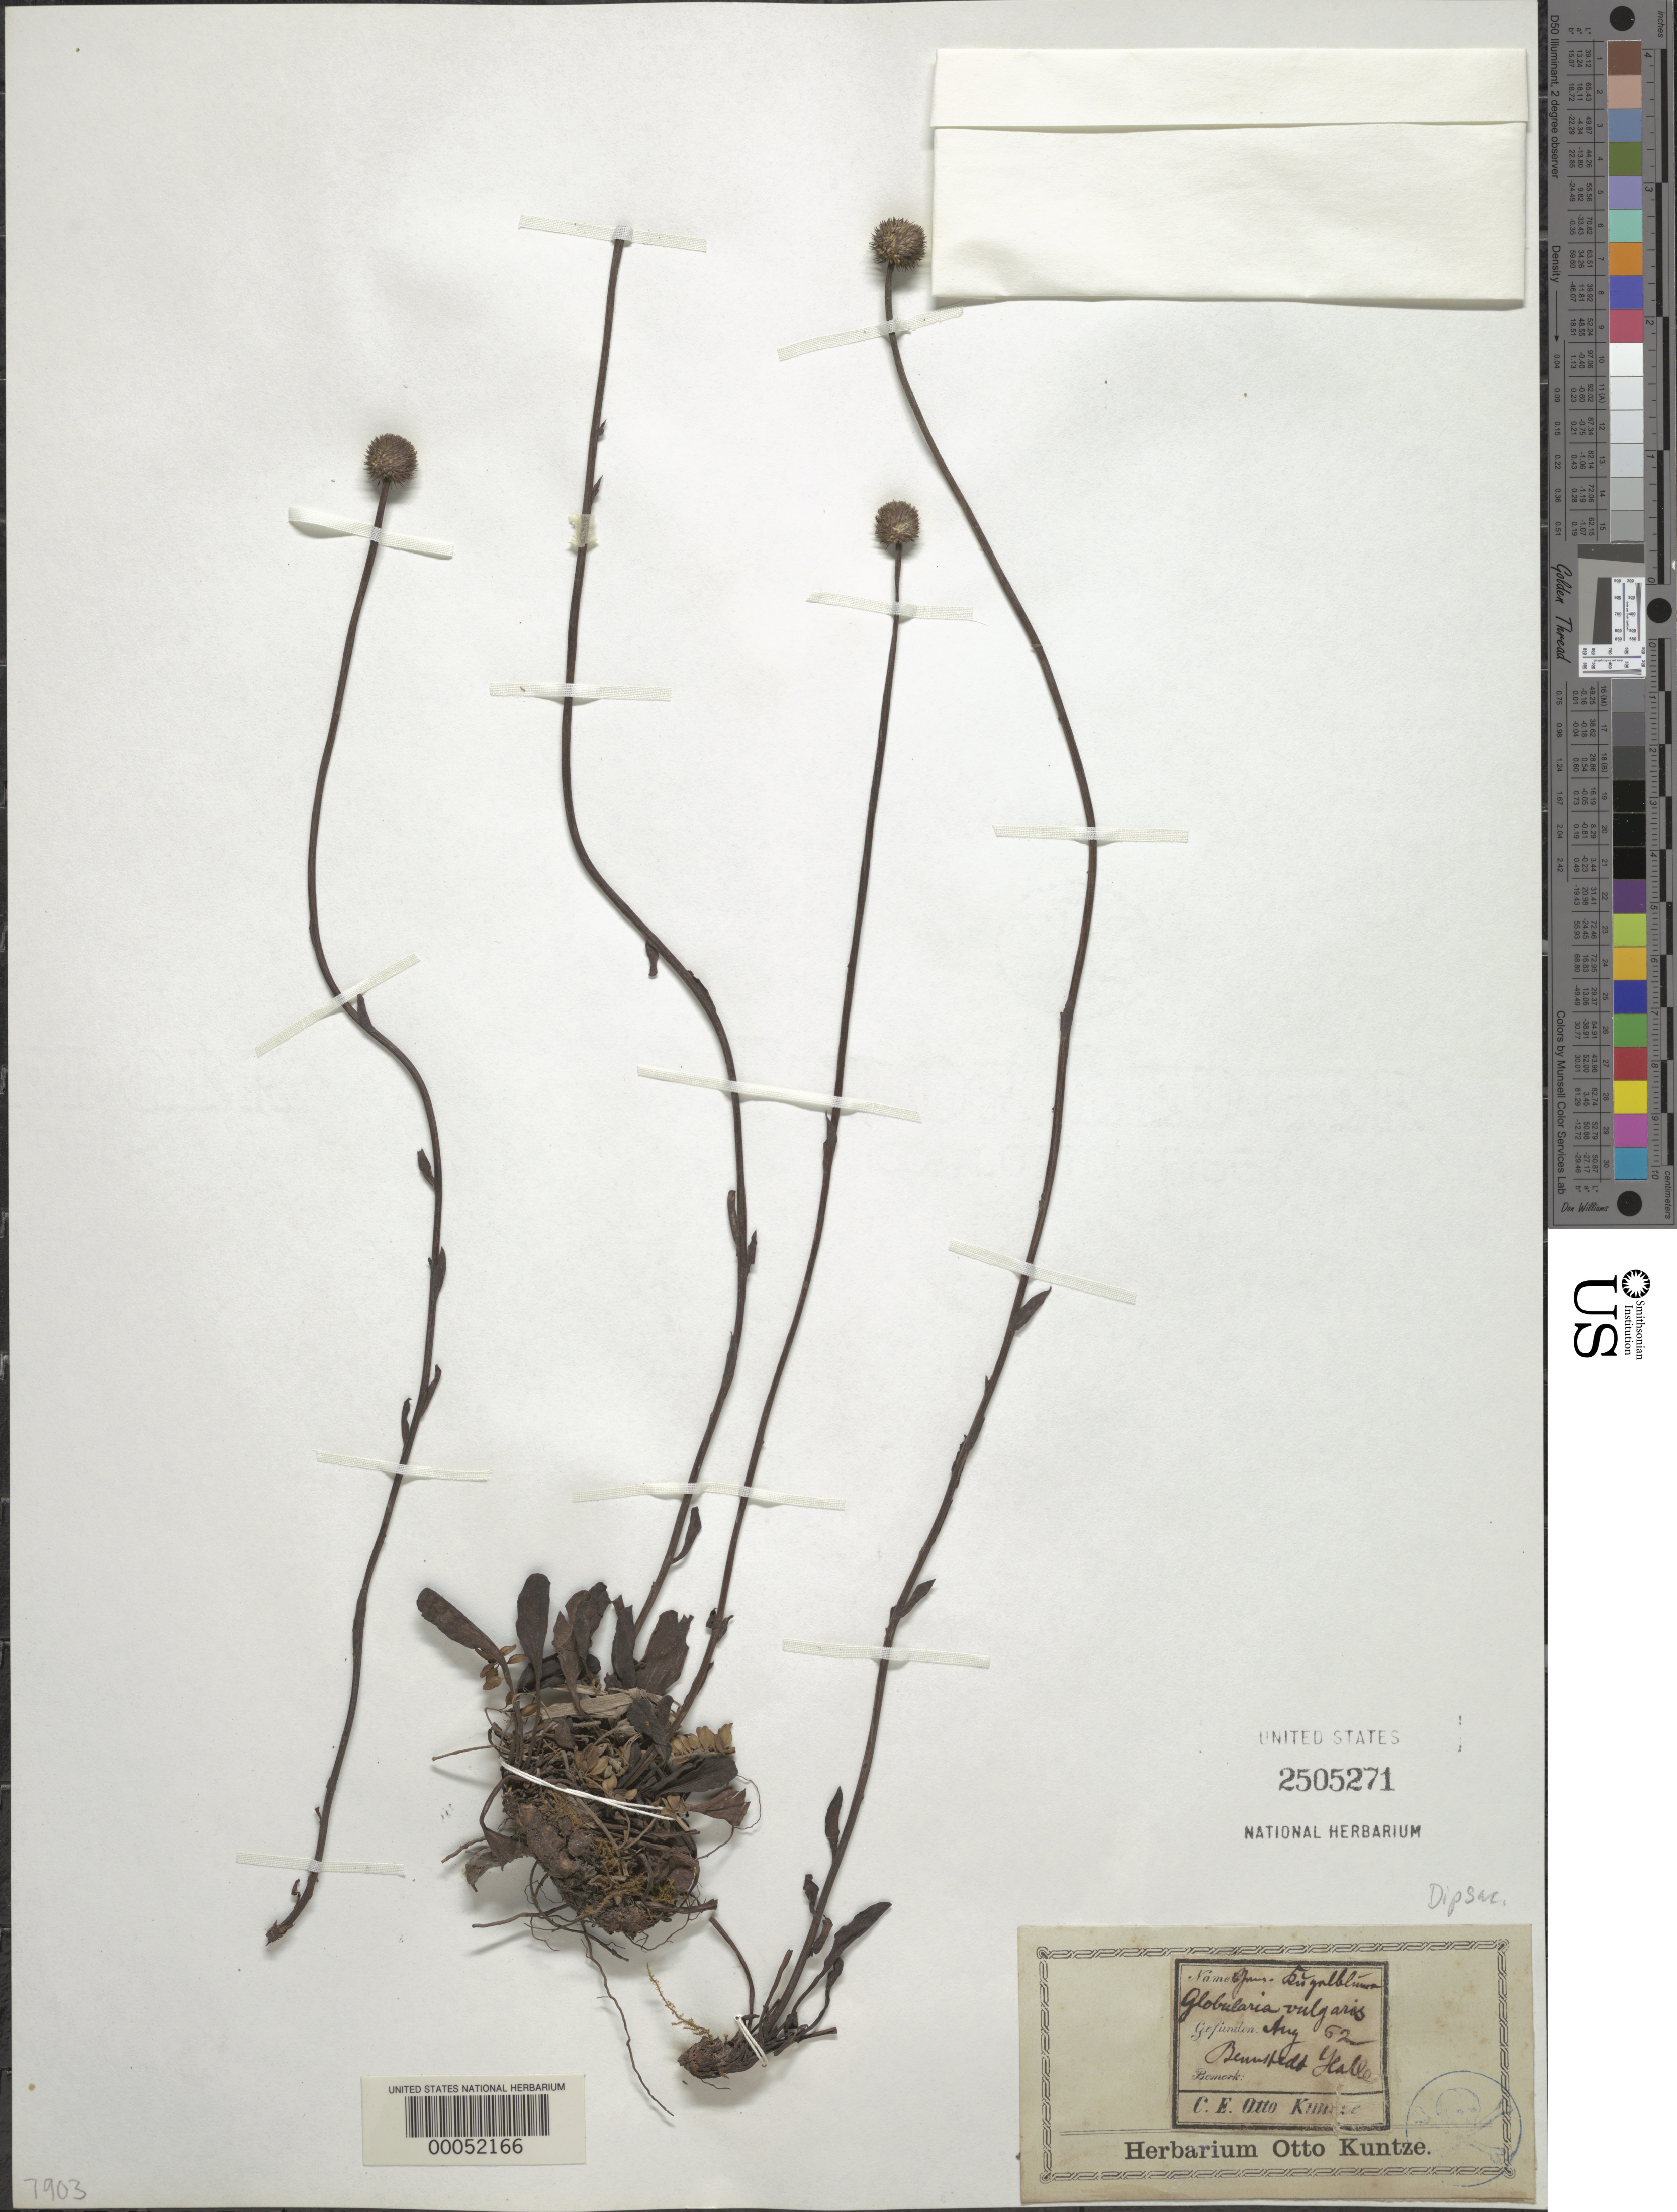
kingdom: Plantae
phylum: Tracheophyta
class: Magnoliopsida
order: Lamiales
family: Plantaginaceae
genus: Globularia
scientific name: Globularia vulgaris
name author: L.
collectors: B. Yeatle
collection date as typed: Aug --62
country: Panama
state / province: Chiriquí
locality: Around San Felix.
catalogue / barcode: US 2505271